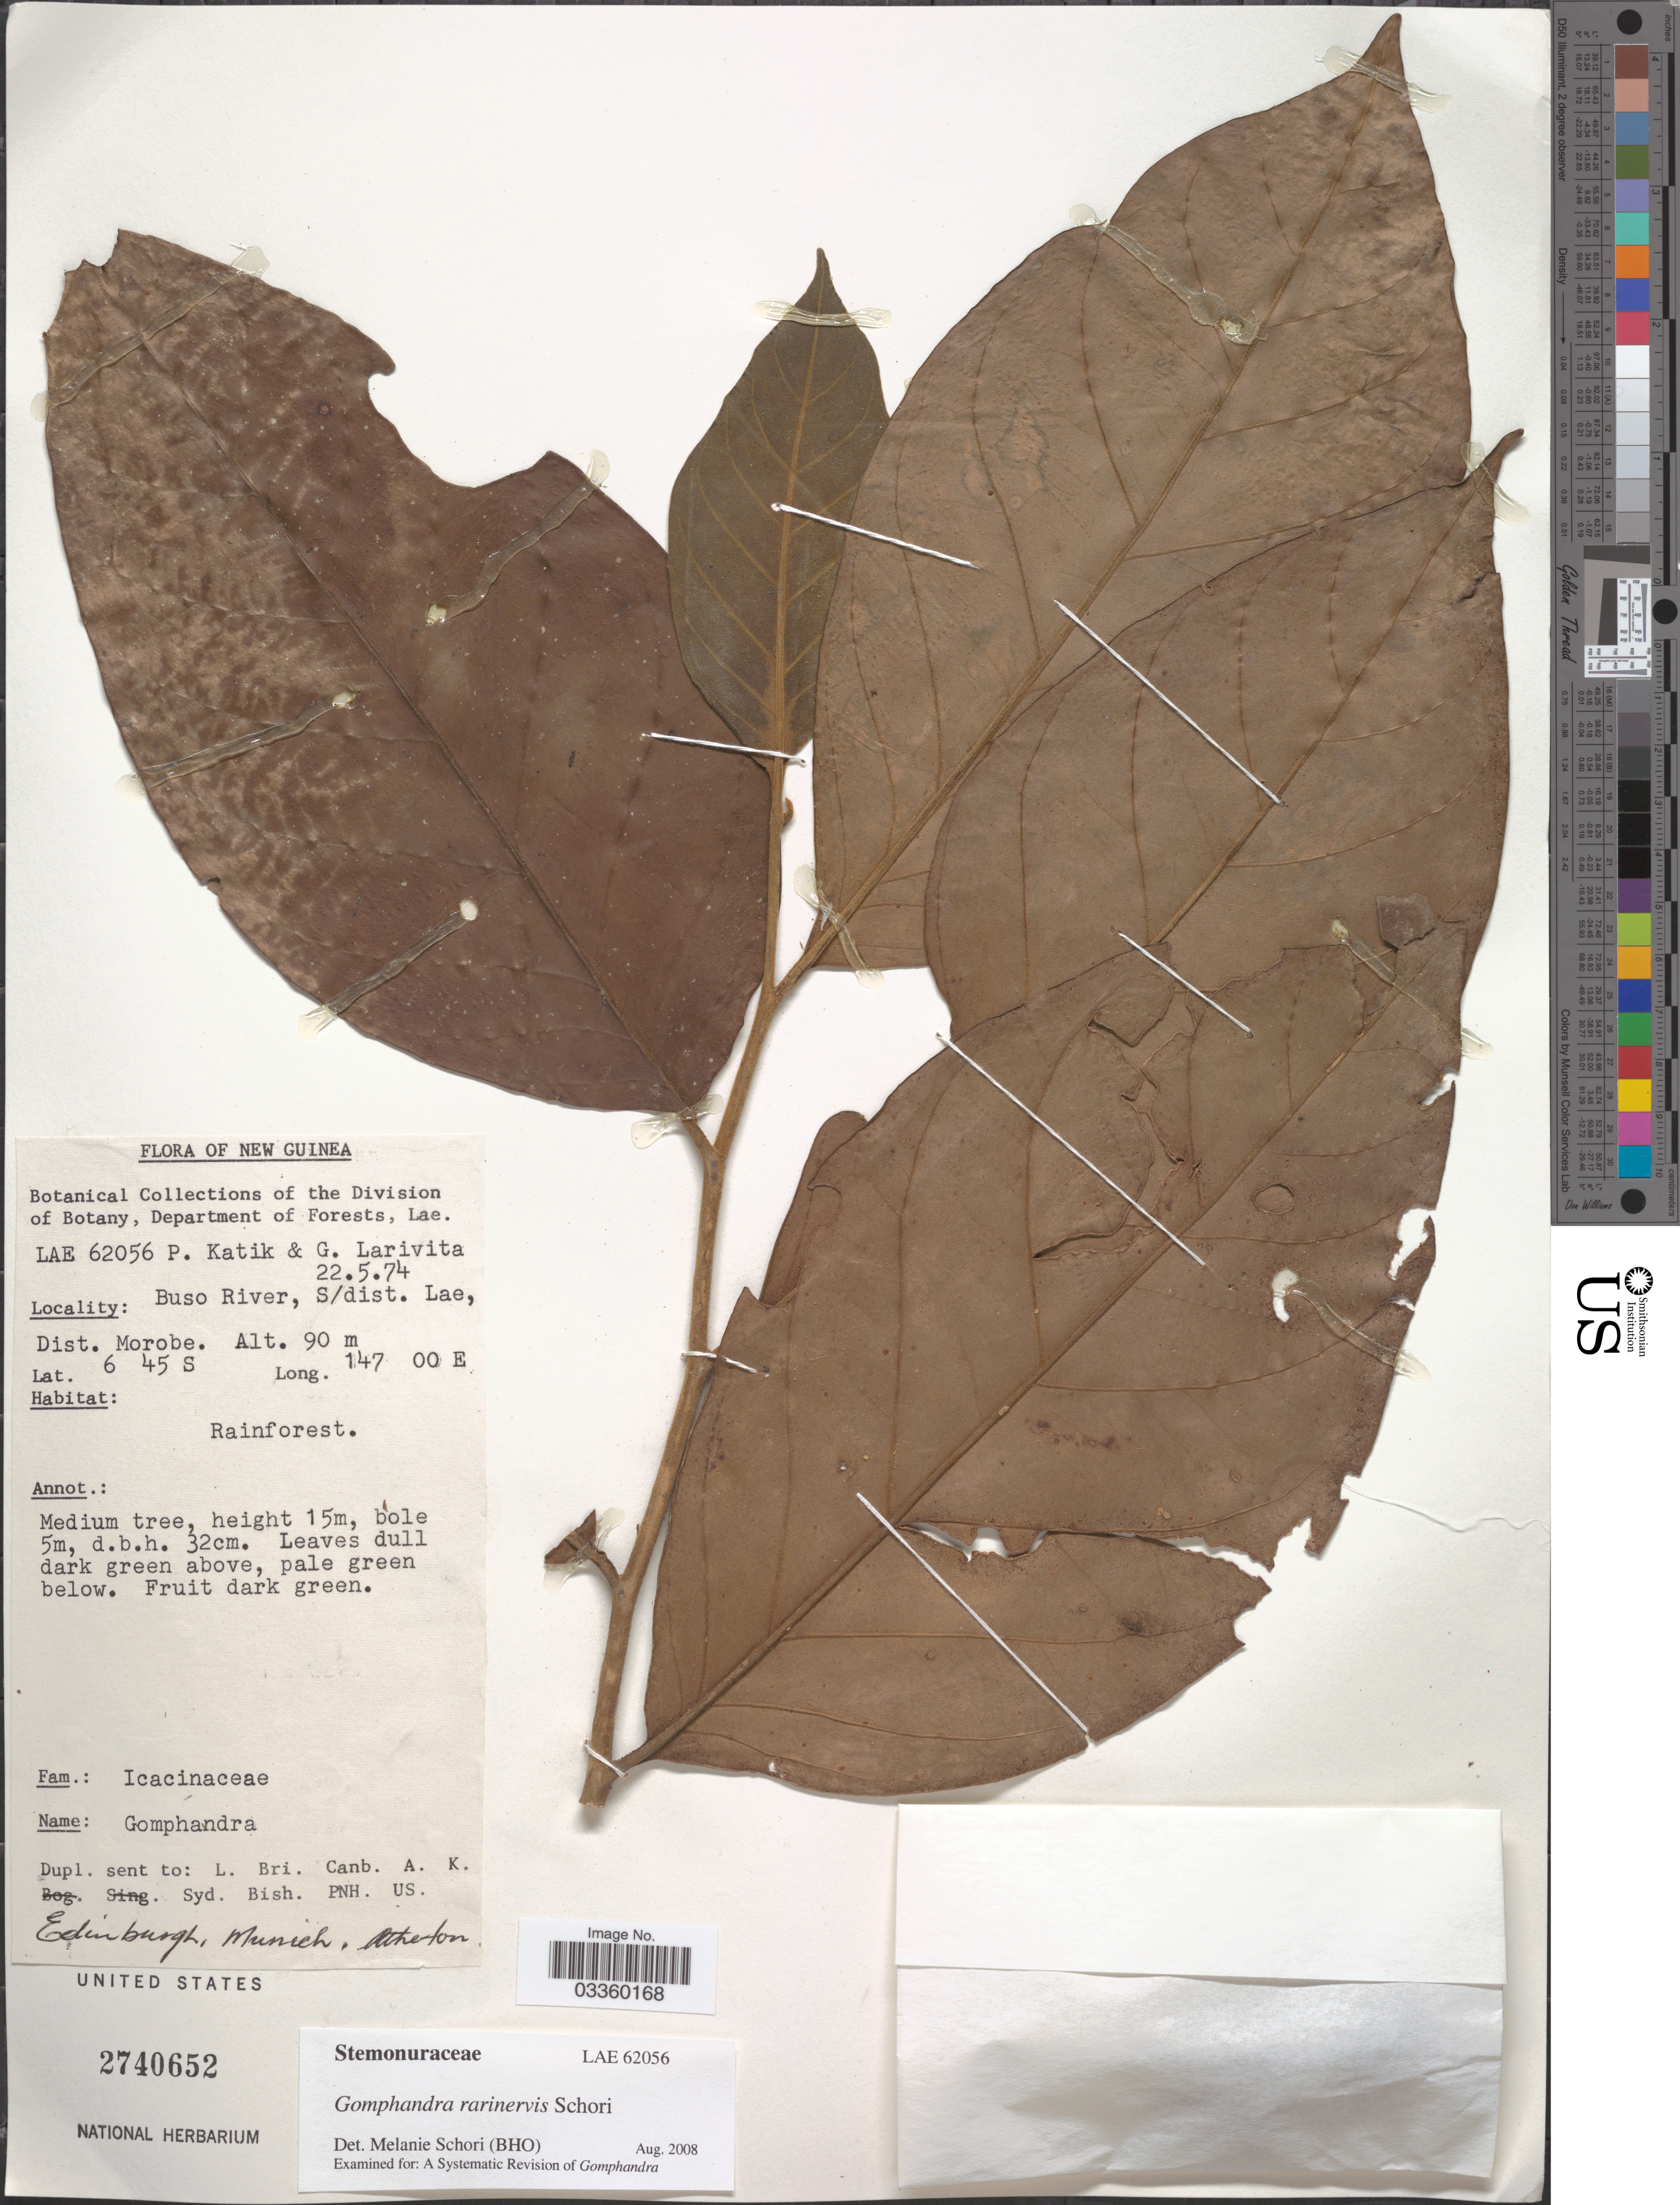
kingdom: Plantae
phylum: Tracheophyta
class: Magnoliopsida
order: Cardiopteridales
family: Stemonuraceae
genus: Gomphandra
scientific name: Gomphandra rarinervis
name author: Schori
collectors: P. Katik & G. Larivita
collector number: LAE62056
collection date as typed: Transcribed d/m/y: 22/5/74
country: Papua New Guinea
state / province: Morobe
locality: New Guinea. Buso River, S/dist. Lae, Dist. Morobe.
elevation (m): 90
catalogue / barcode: US 2740652